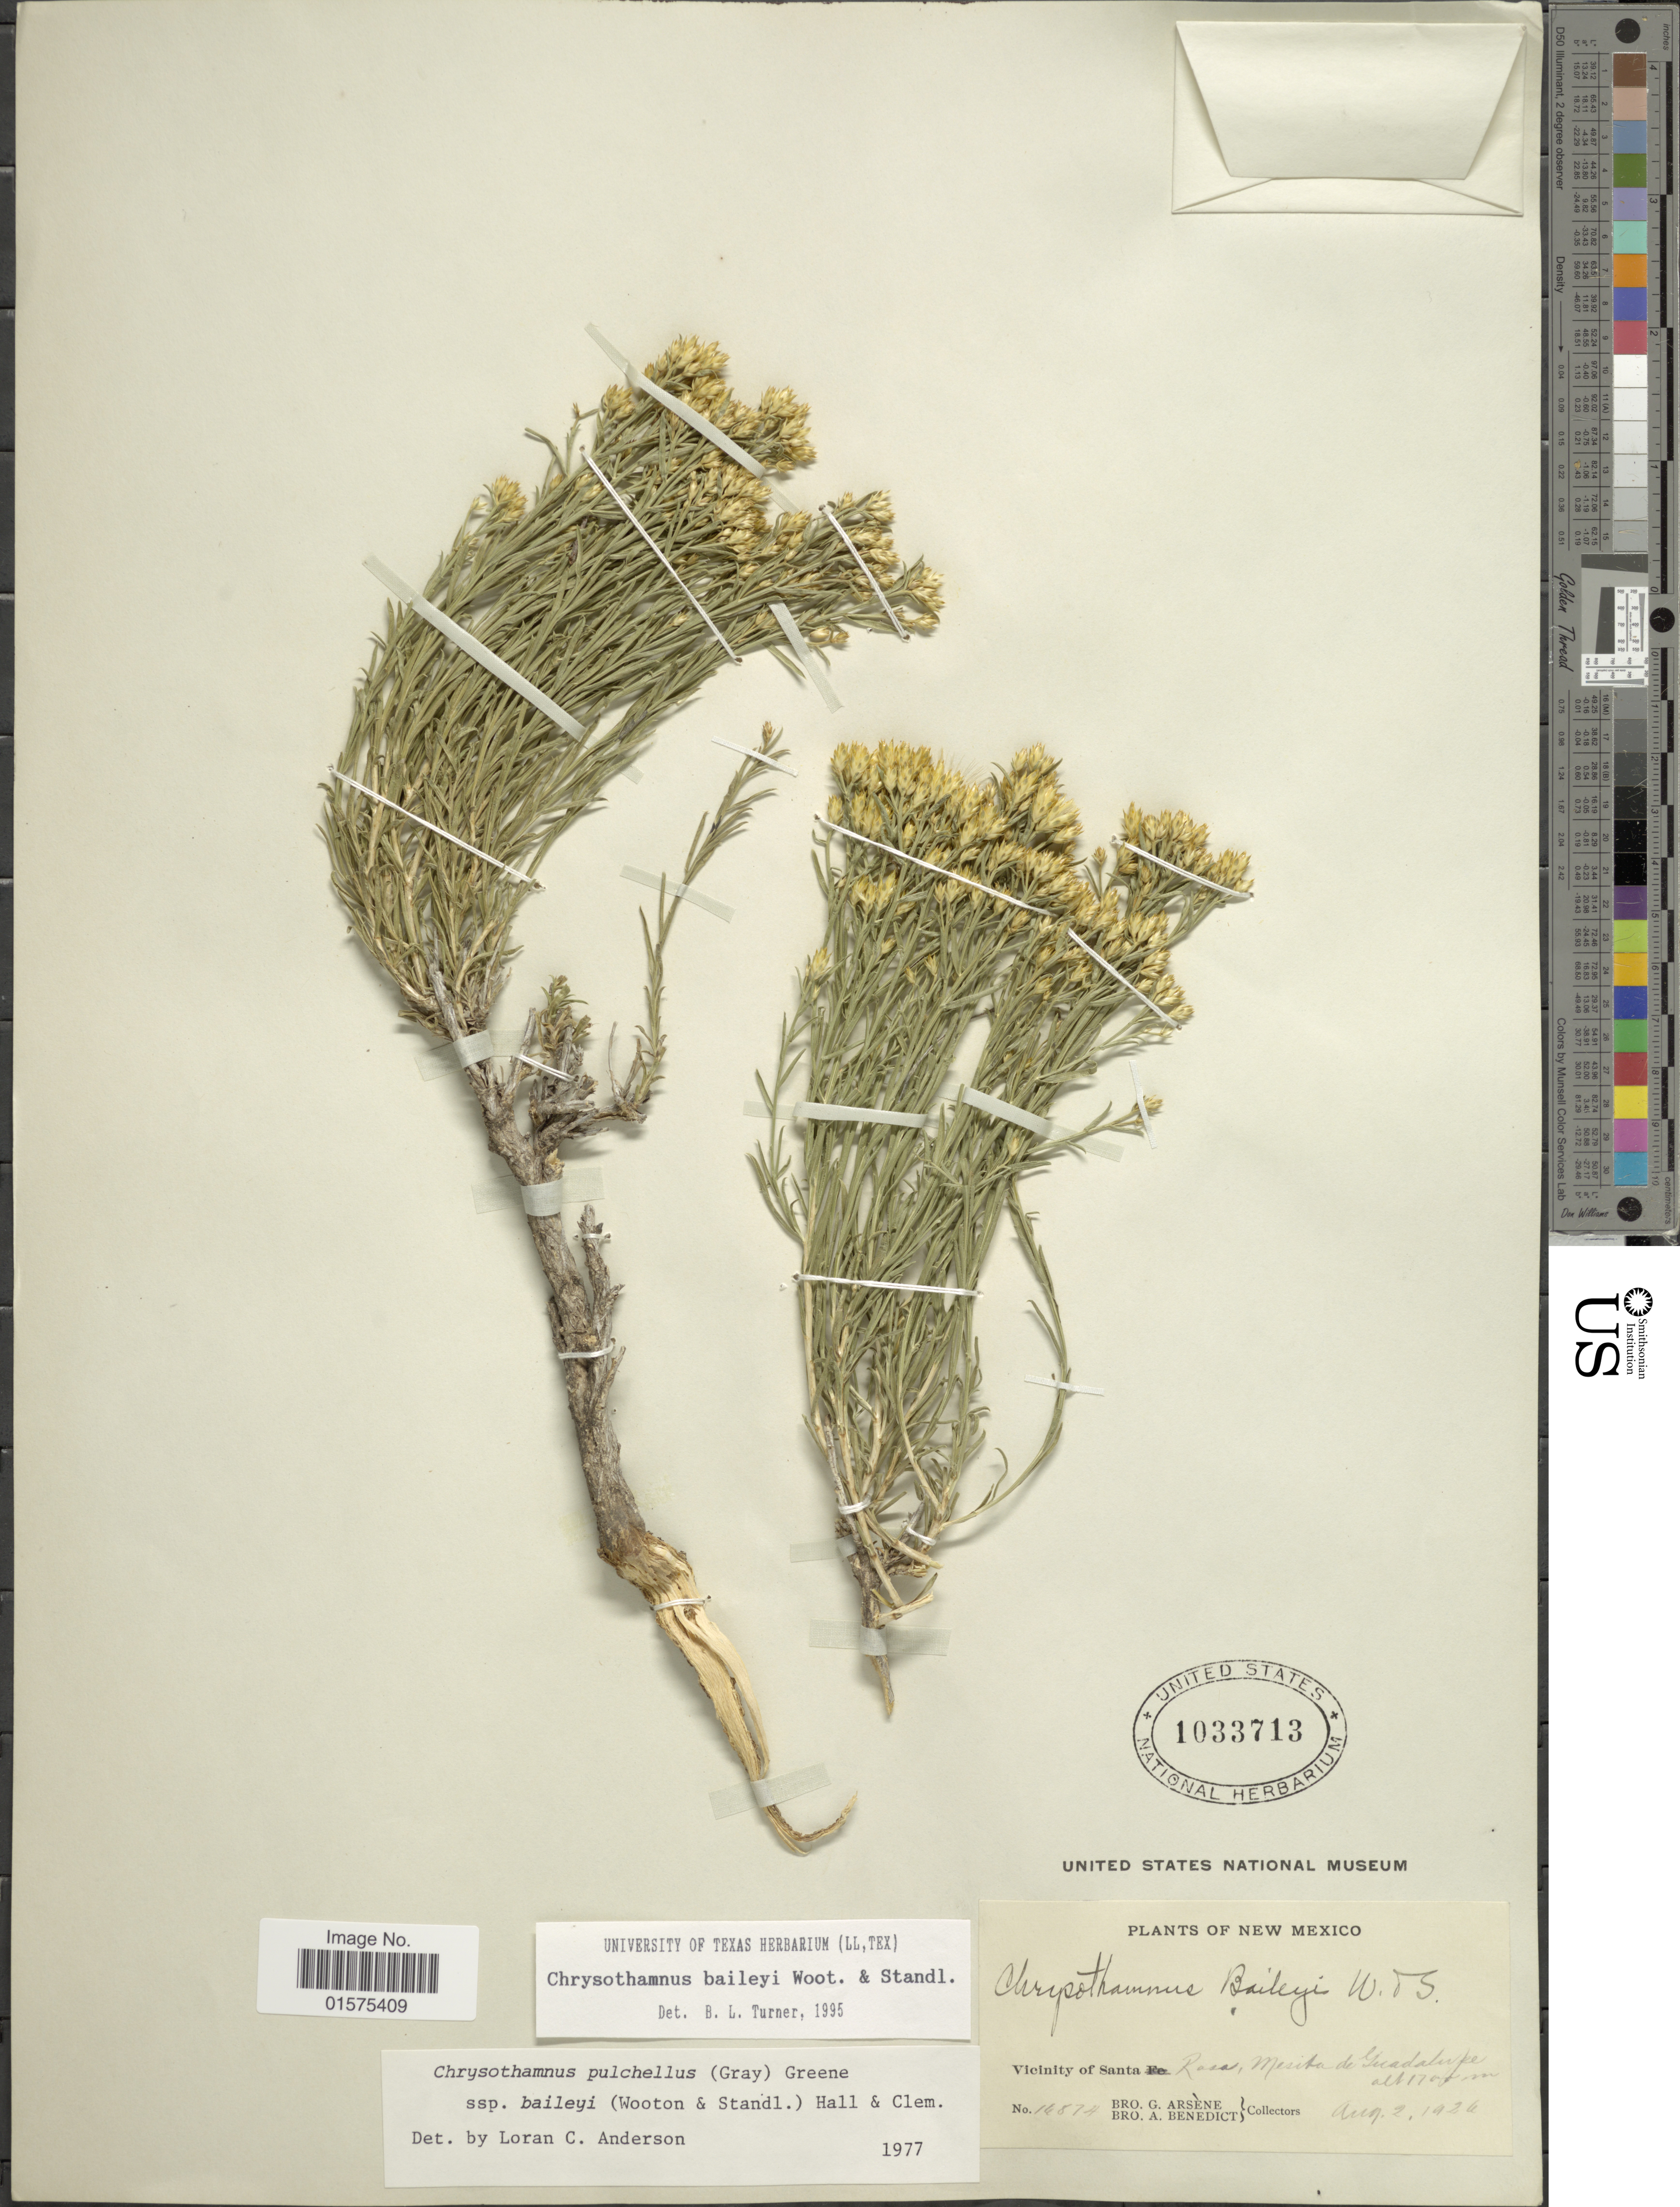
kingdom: Plantae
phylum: Tracheophyta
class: Magnoliopsida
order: Asterales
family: Asteraceae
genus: Lorandersonia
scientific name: Lorandersonia baileyi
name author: (Wooton & Standl.) et al.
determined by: Urbatsch, Lowell E., Curator (LSU), Louisiana State University (UNITED STATES)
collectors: Bro. G. Arsène & B. Ayers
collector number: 14874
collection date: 1924-08-02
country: United States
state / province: New Mexico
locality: Vicinity of Santa Rosa, Mesita de Guadalupe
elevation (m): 1700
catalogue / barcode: US 1033713